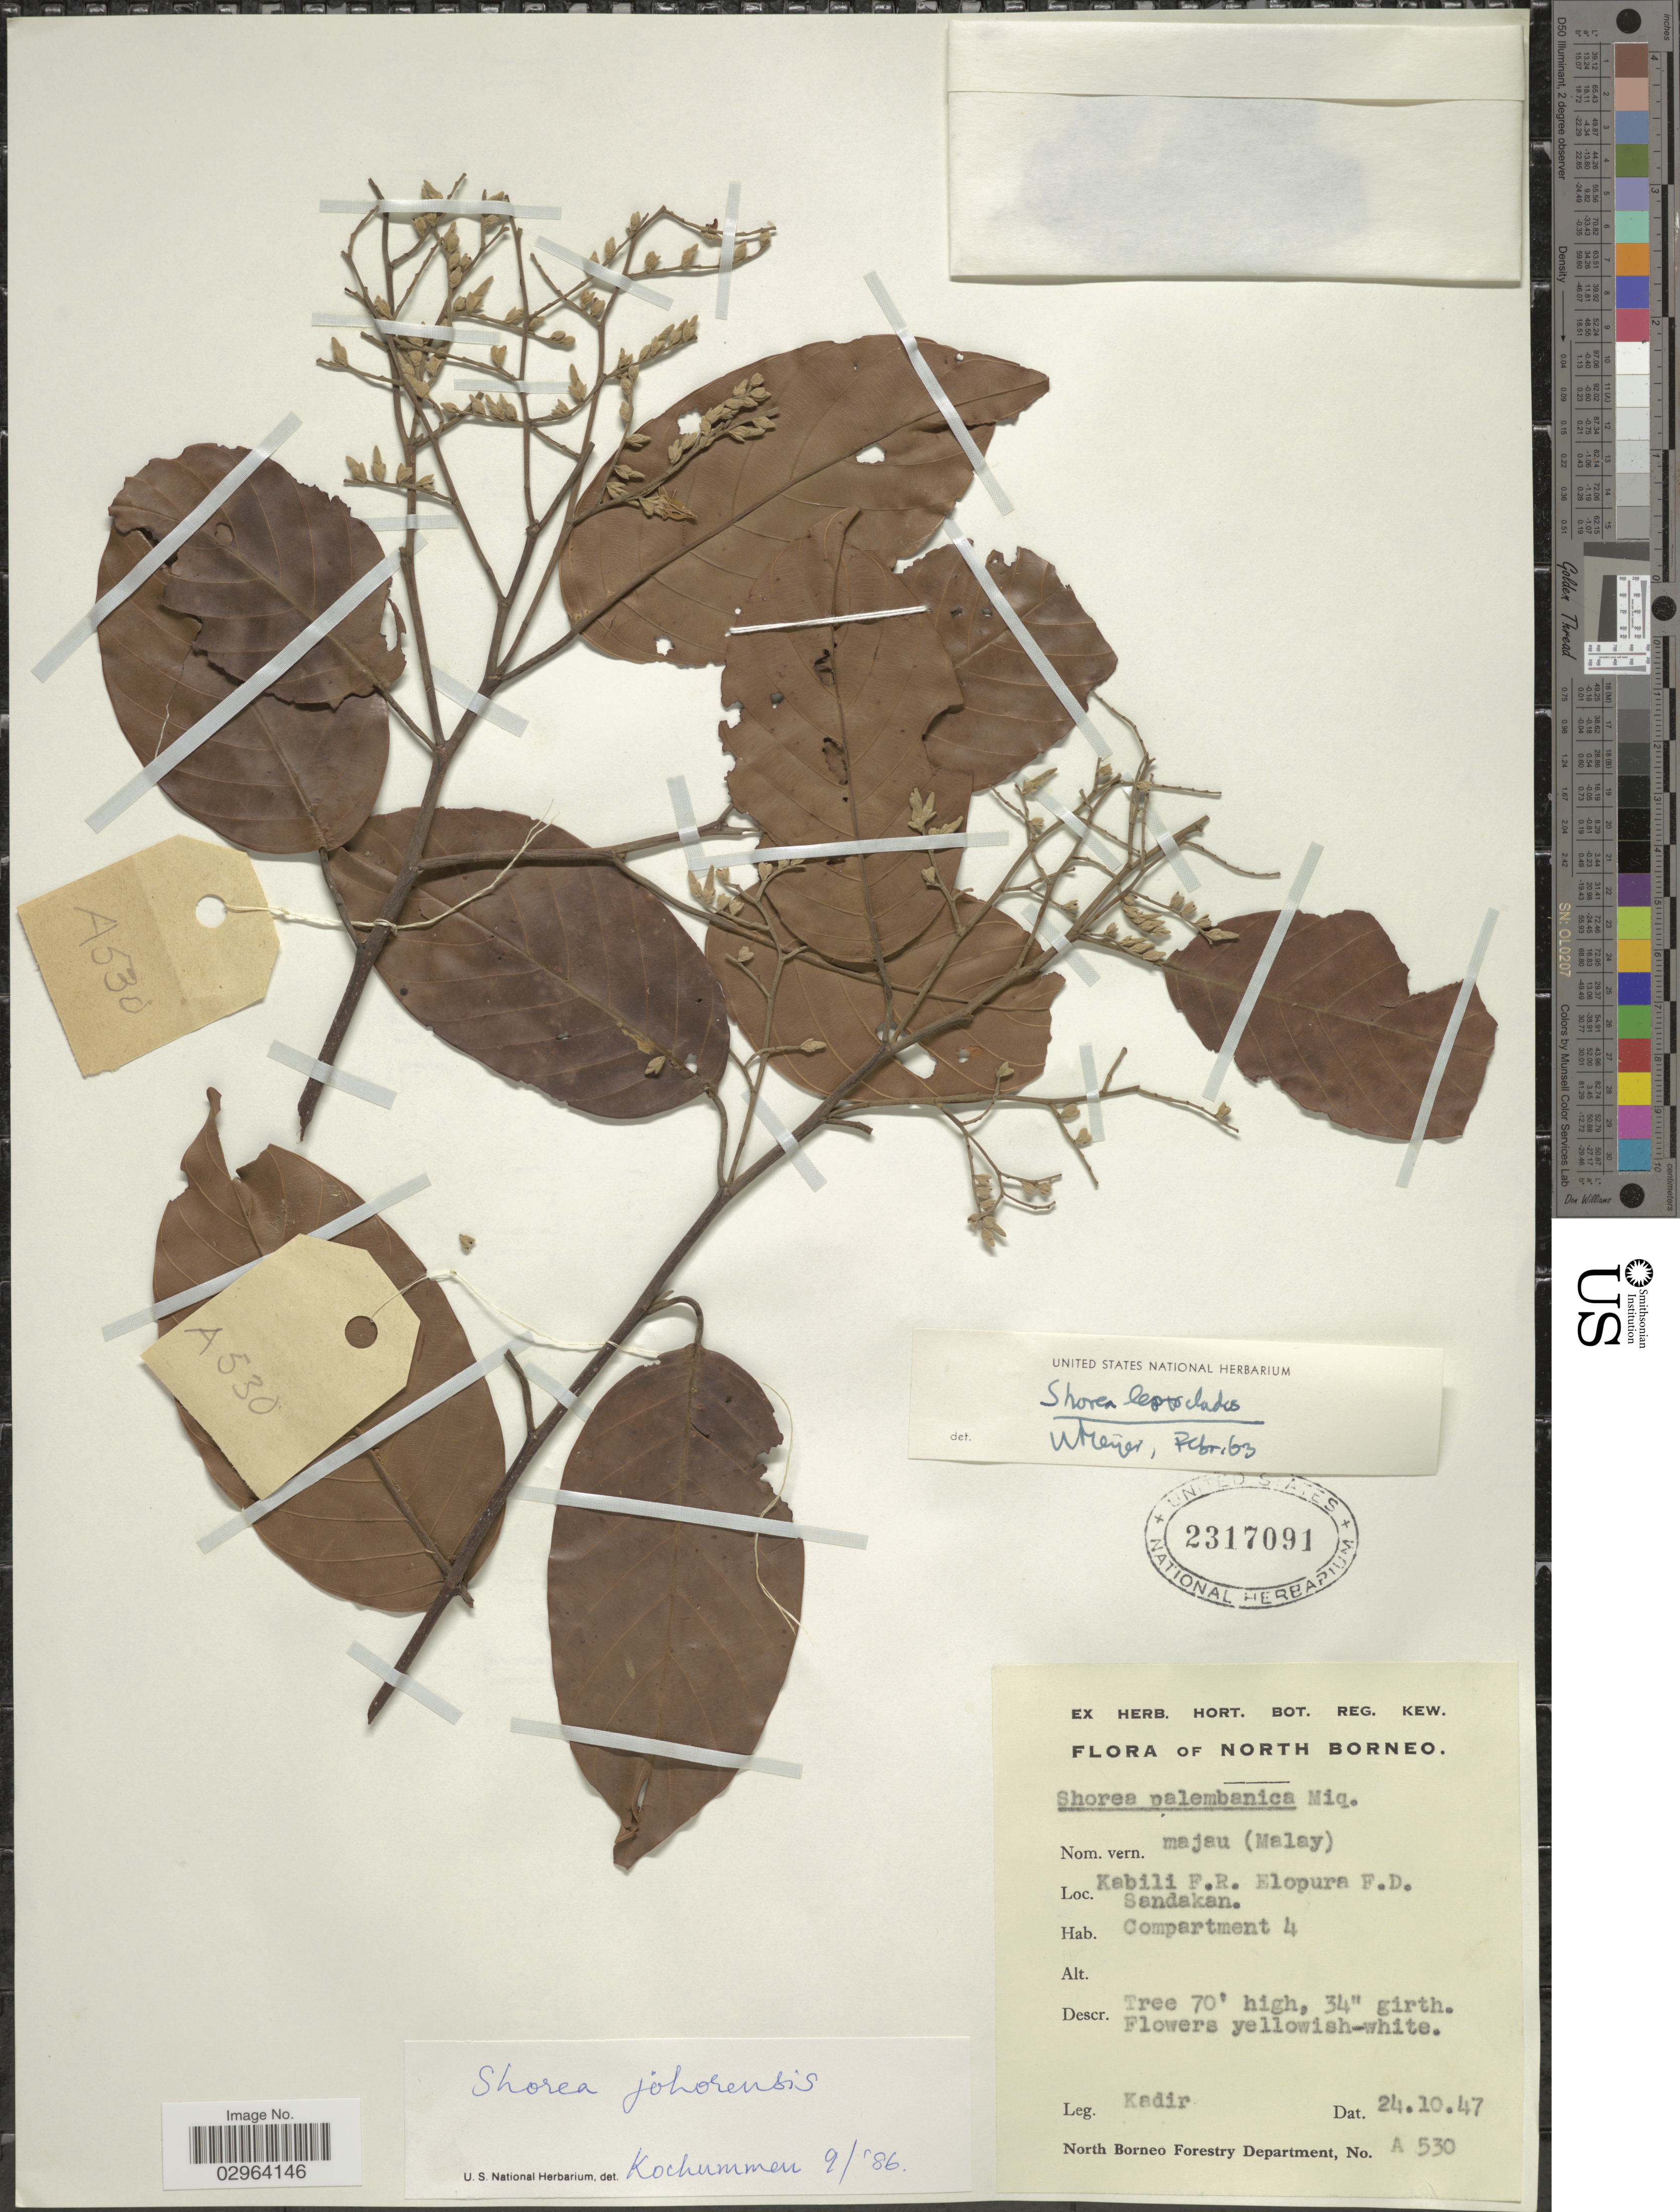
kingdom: Plantae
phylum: Tracheophyta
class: Magnoliopsida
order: Malvales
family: Dipterocarpaceae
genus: Rubroshorea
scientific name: Rubroshorea johorensis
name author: (Foxw.) P.S. Ashton & J. Heck.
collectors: -. Kadir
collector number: A 530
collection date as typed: Transcribed d/m/y: 24/10/47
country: Malaysia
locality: North Borneo. Kabili F.R. Elopura F.D. Sandakan. Compartment 4.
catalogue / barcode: US 2317091